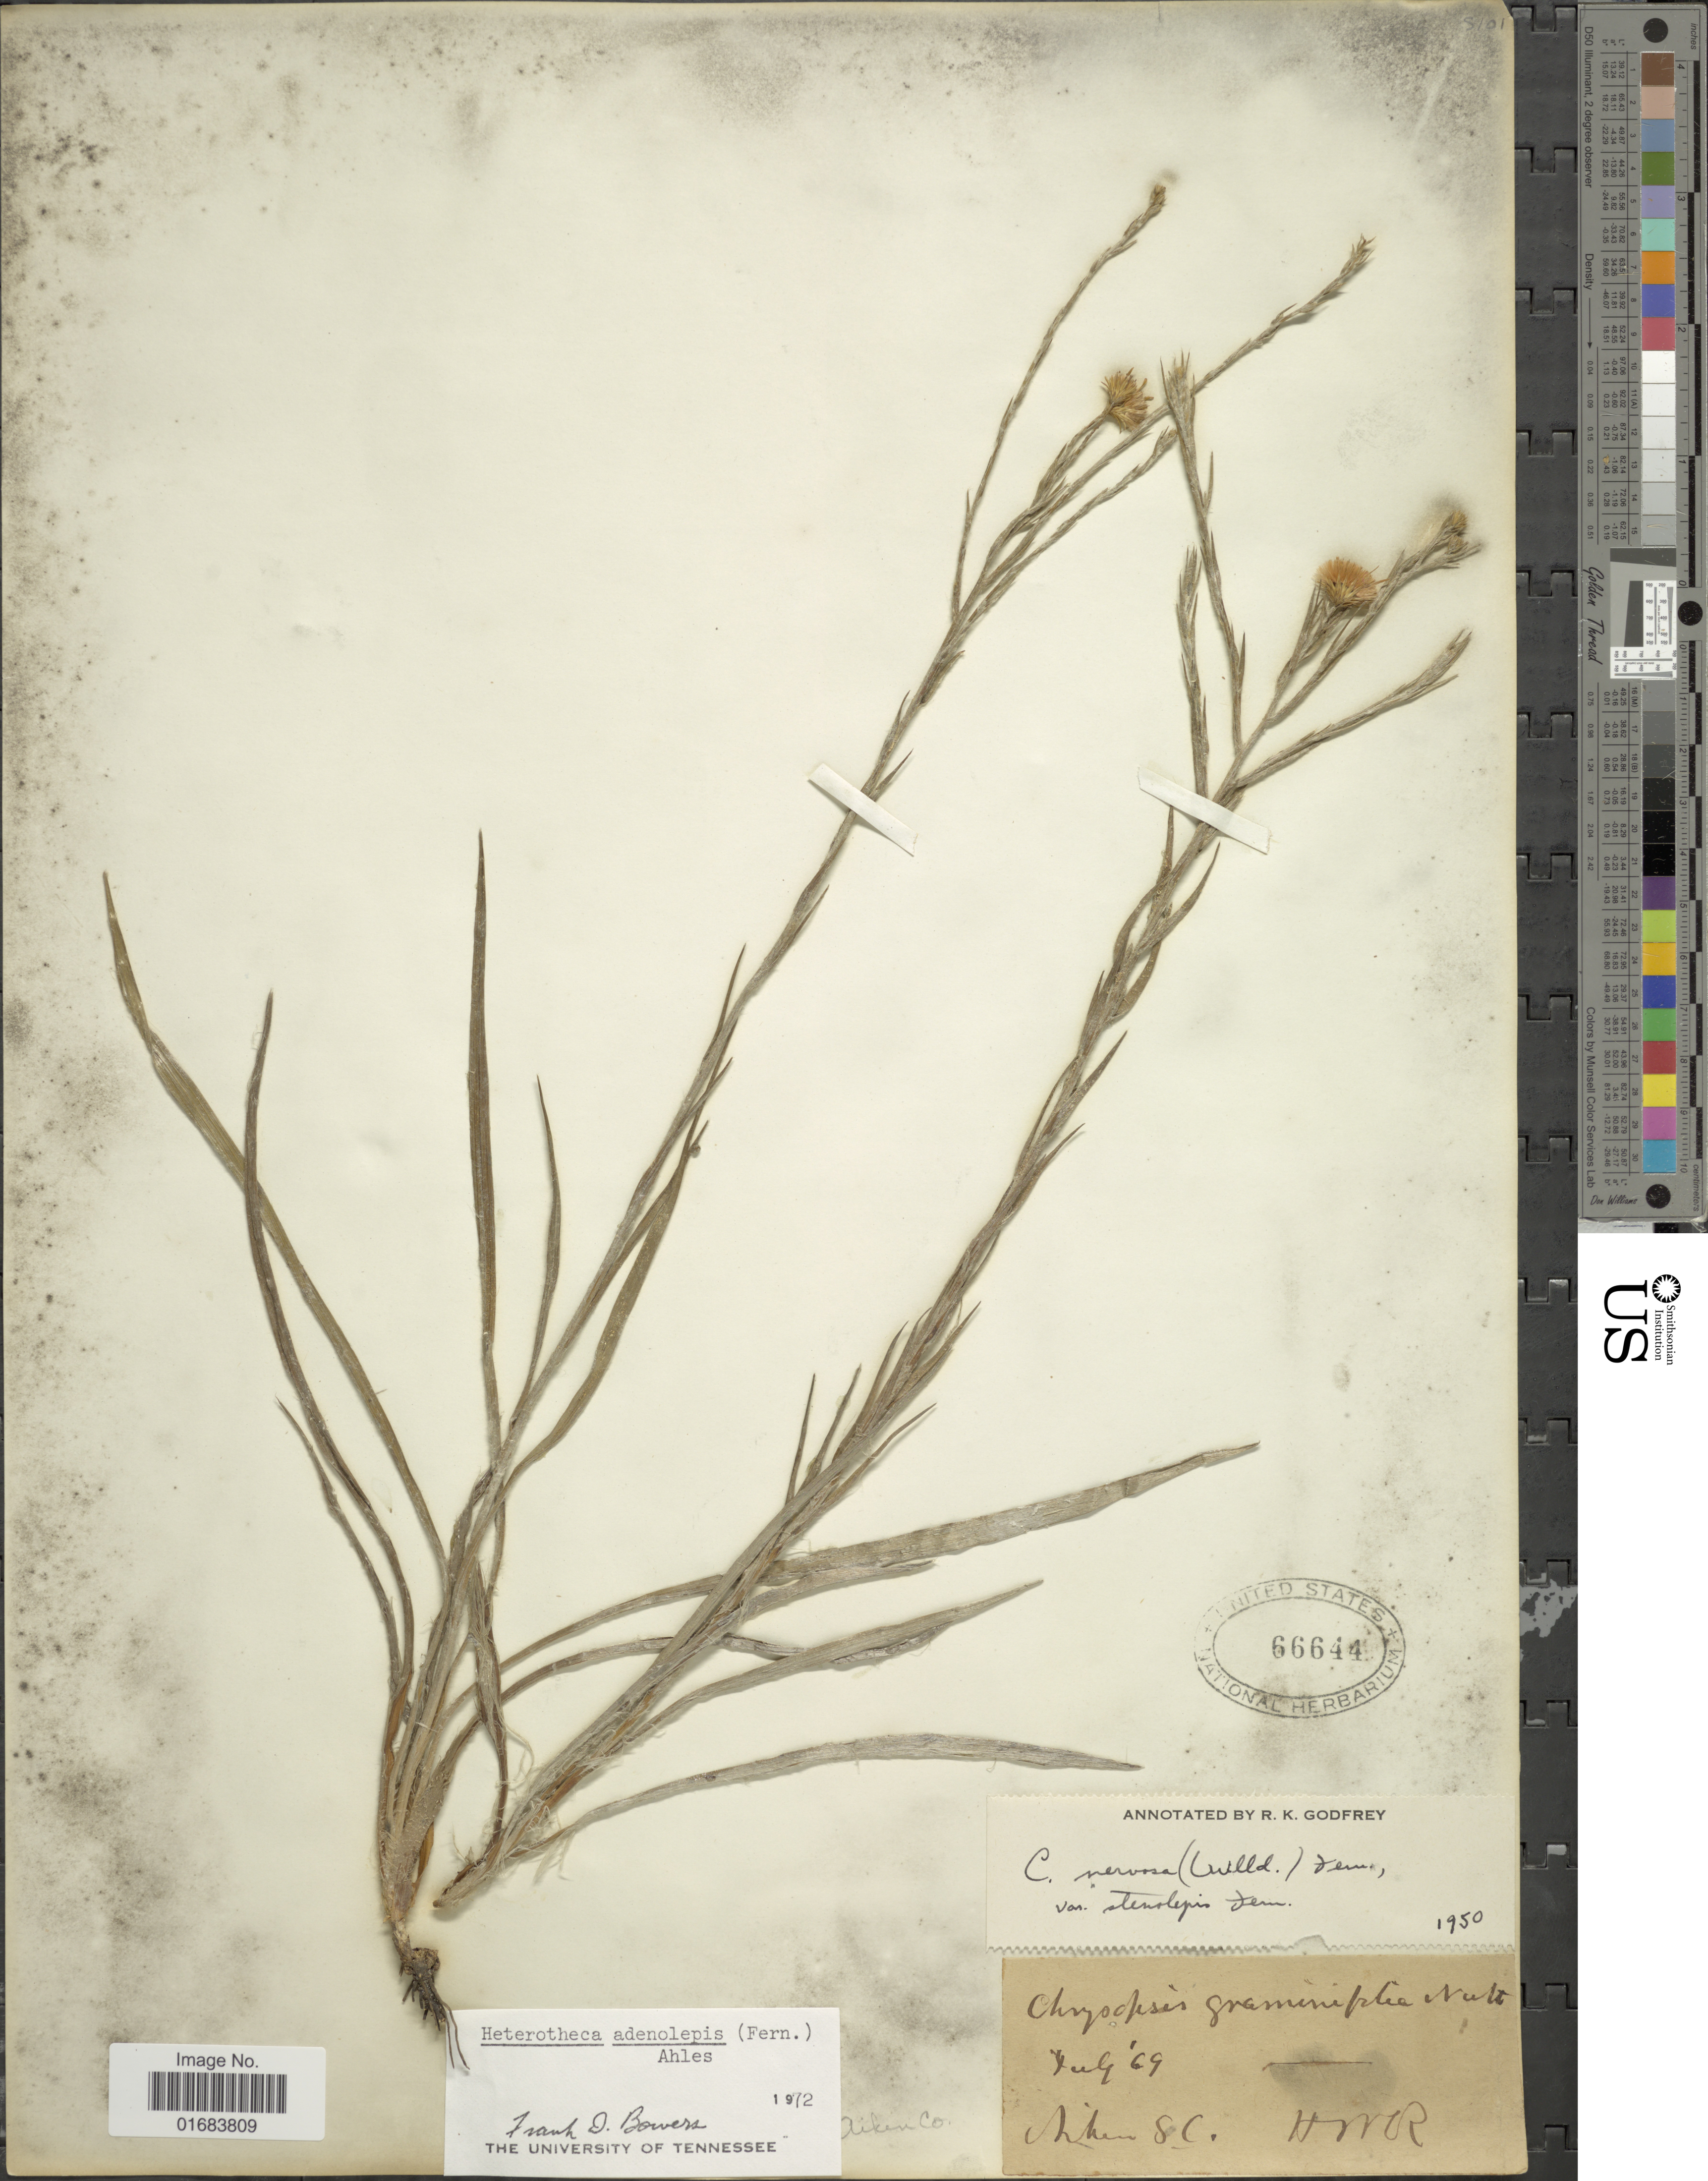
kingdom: Plantae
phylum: Tracheophyta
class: Magnoliopsida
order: Asterales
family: Asteraceae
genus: Pityopsis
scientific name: Pityopsis adenolepis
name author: (Fernald) Semple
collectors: HMR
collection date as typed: Transcribed d/m/y: /7/69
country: United States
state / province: South Carolina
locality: Aiken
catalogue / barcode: US 66644